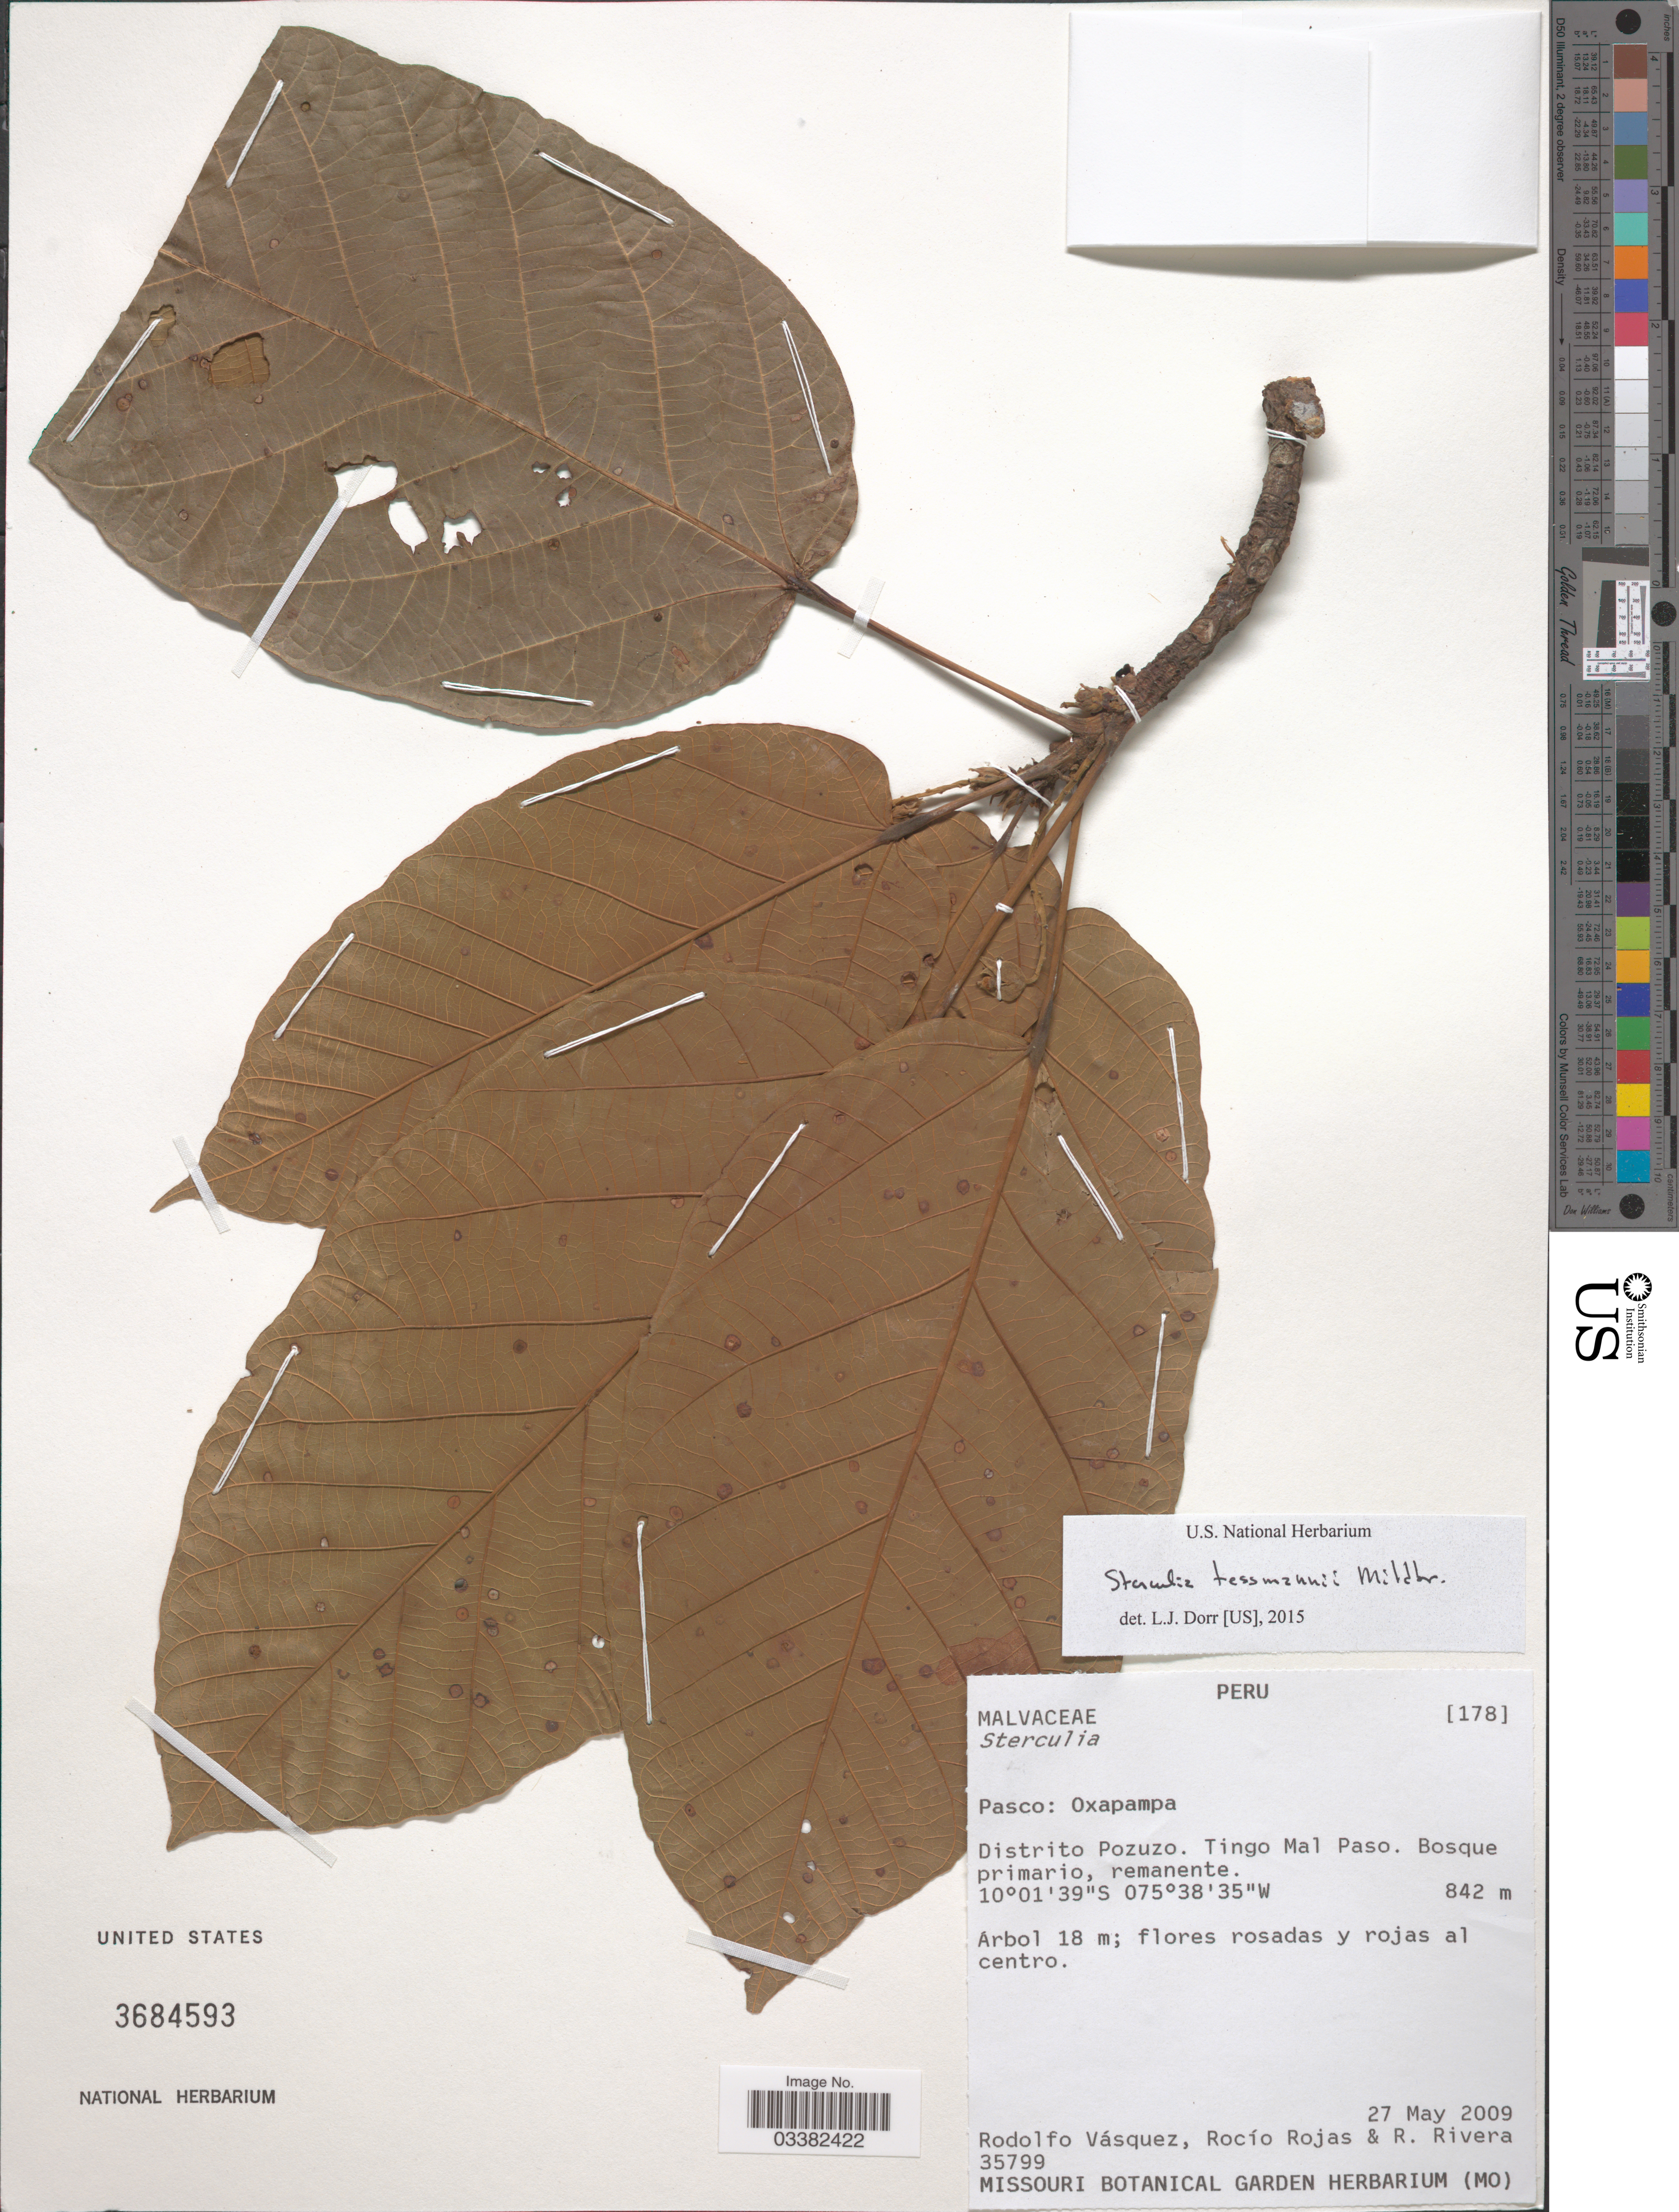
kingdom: Plantae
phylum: Tracheophyta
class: Magnoliopsida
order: Malvales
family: Malvaceae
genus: Sterculia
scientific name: Sterculia tessmannii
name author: Mildbr.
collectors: R. Vásquez, R. Rojas & R. Rivera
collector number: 35799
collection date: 2009-05-27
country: Peru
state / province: Pasco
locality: Oxapampa. Distrito Pozuzo. Tingo Mal Paso.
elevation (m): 842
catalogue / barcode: US 3684593